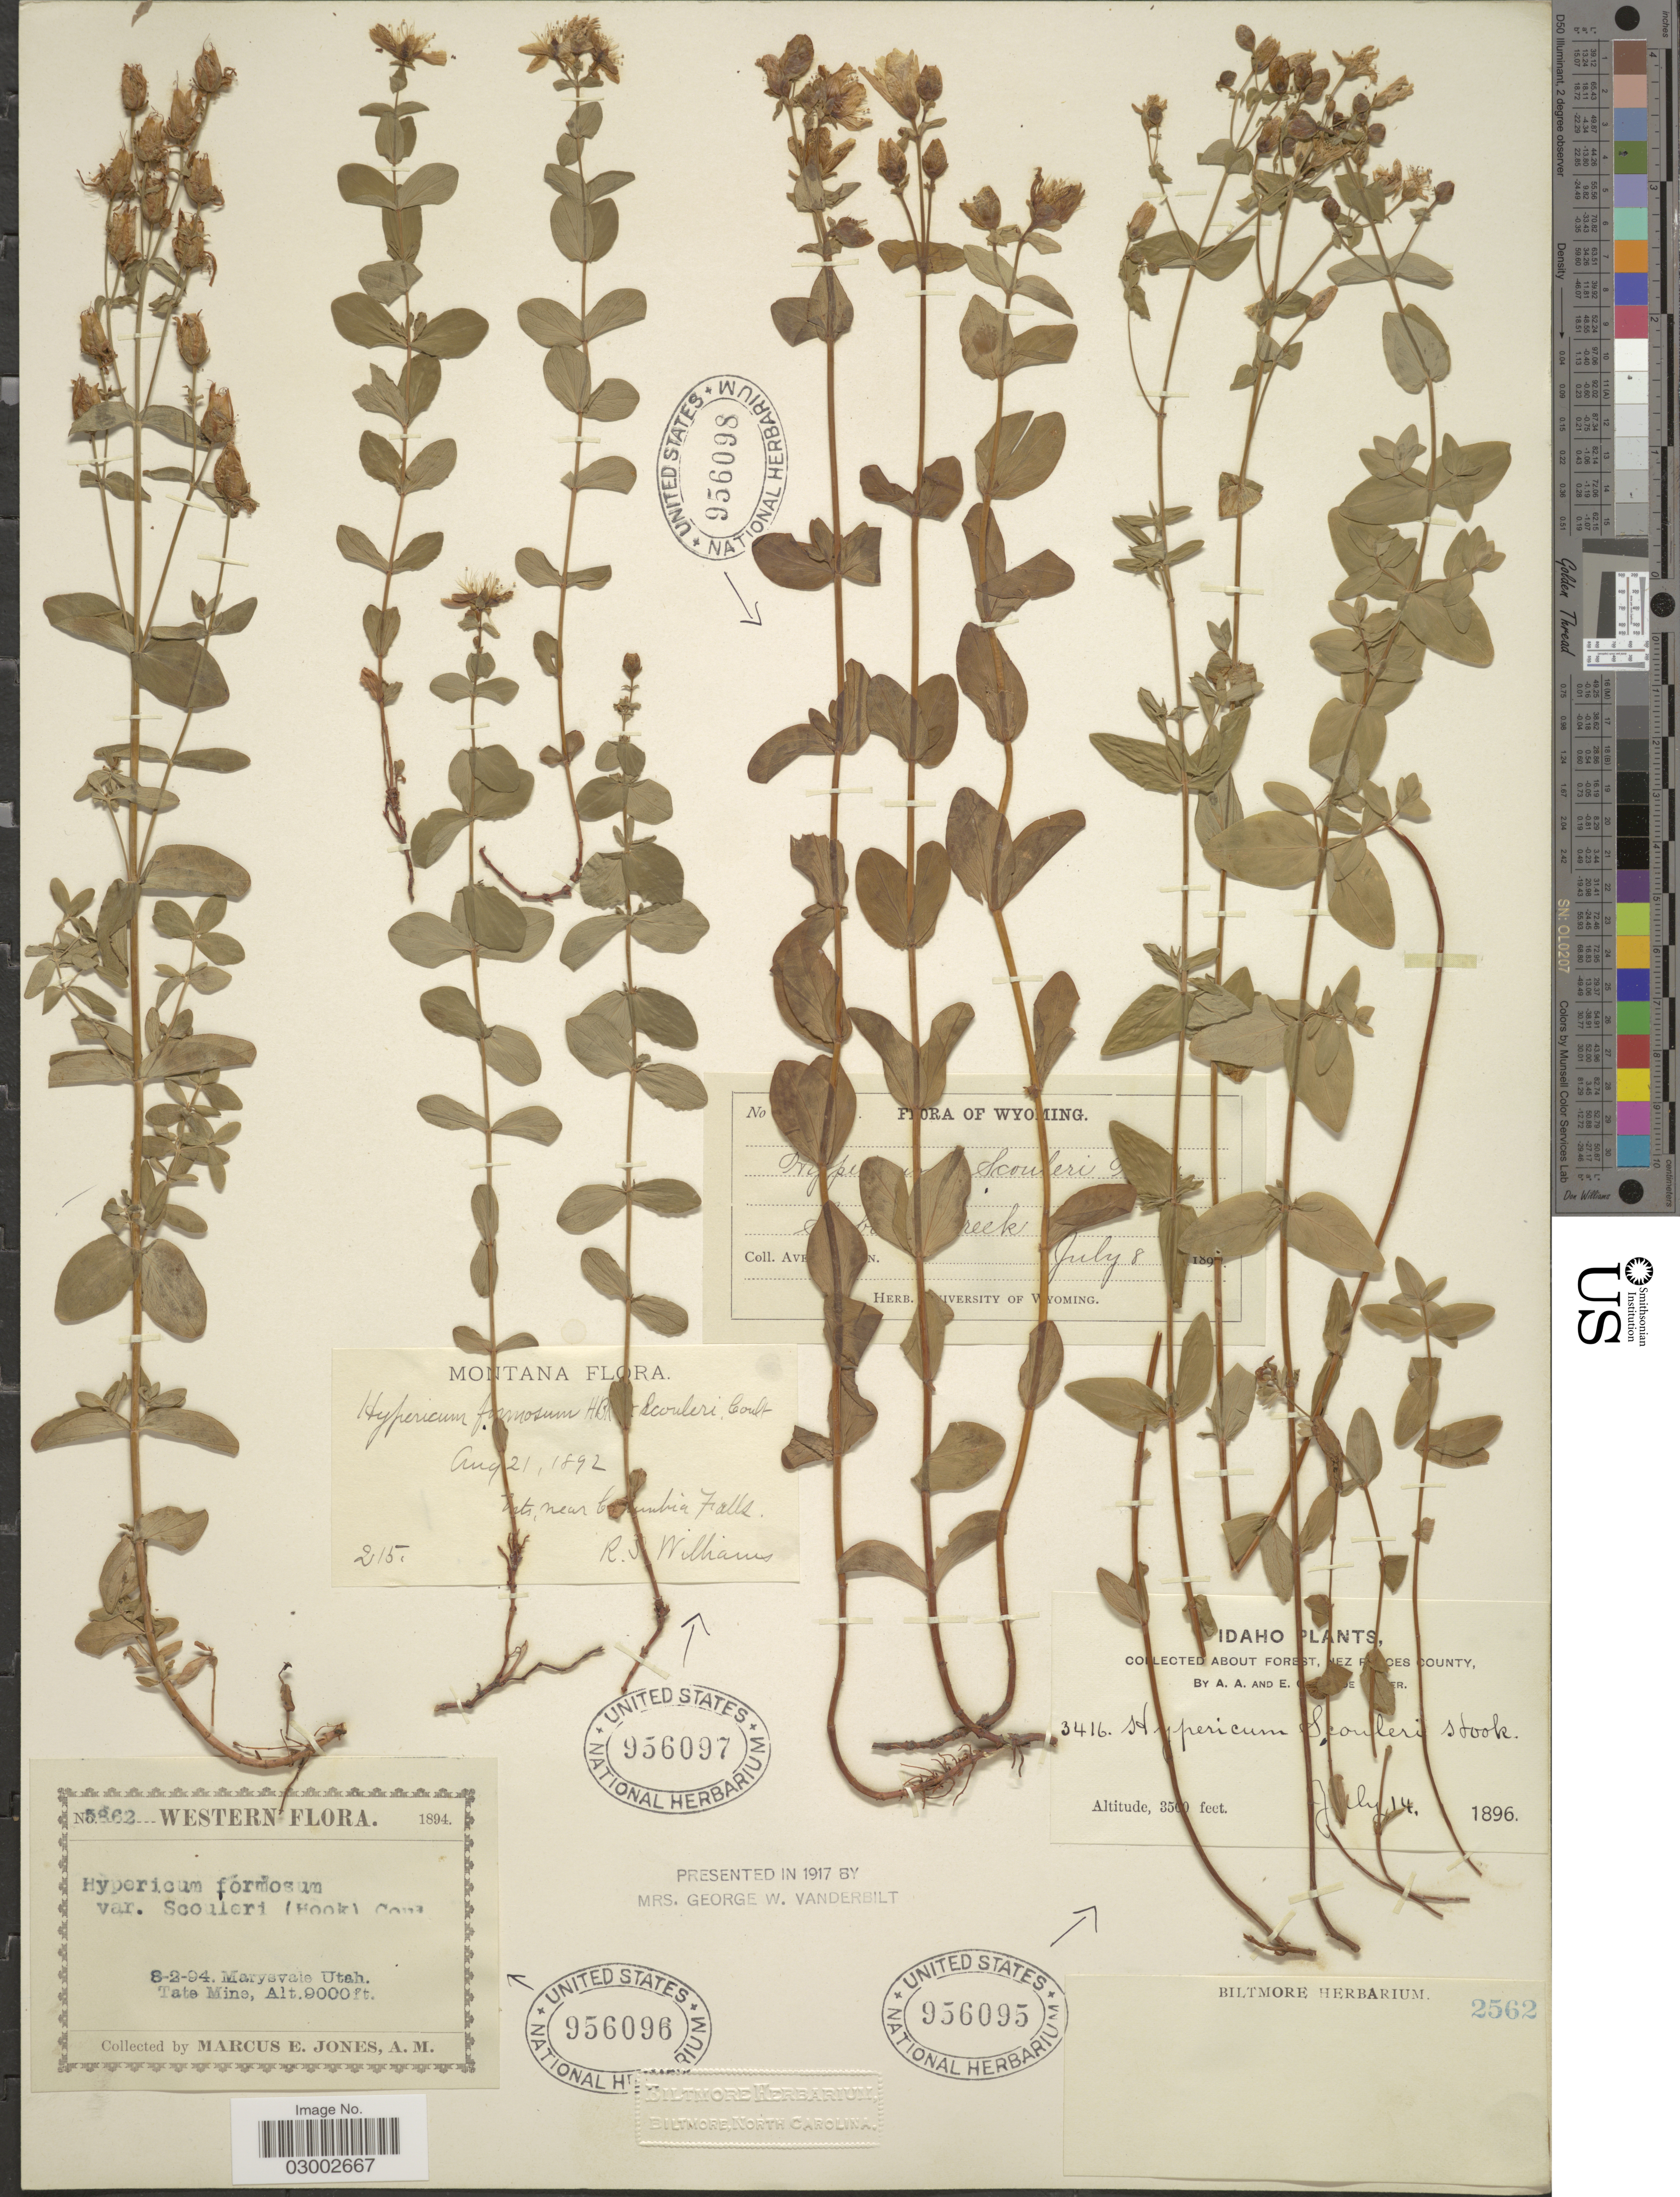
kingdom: Plantae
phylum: Tracheophyta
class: Magnoliopsida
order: Malpighiales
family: Hypericaceae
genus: Hypericum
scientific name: Hypericum scouleri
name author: Hook.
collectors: R. S. Williams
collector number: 215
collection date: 1892-08-21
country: United States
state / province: Montana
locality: Mts. near Columbia Falls.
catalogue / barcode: US 956097-3